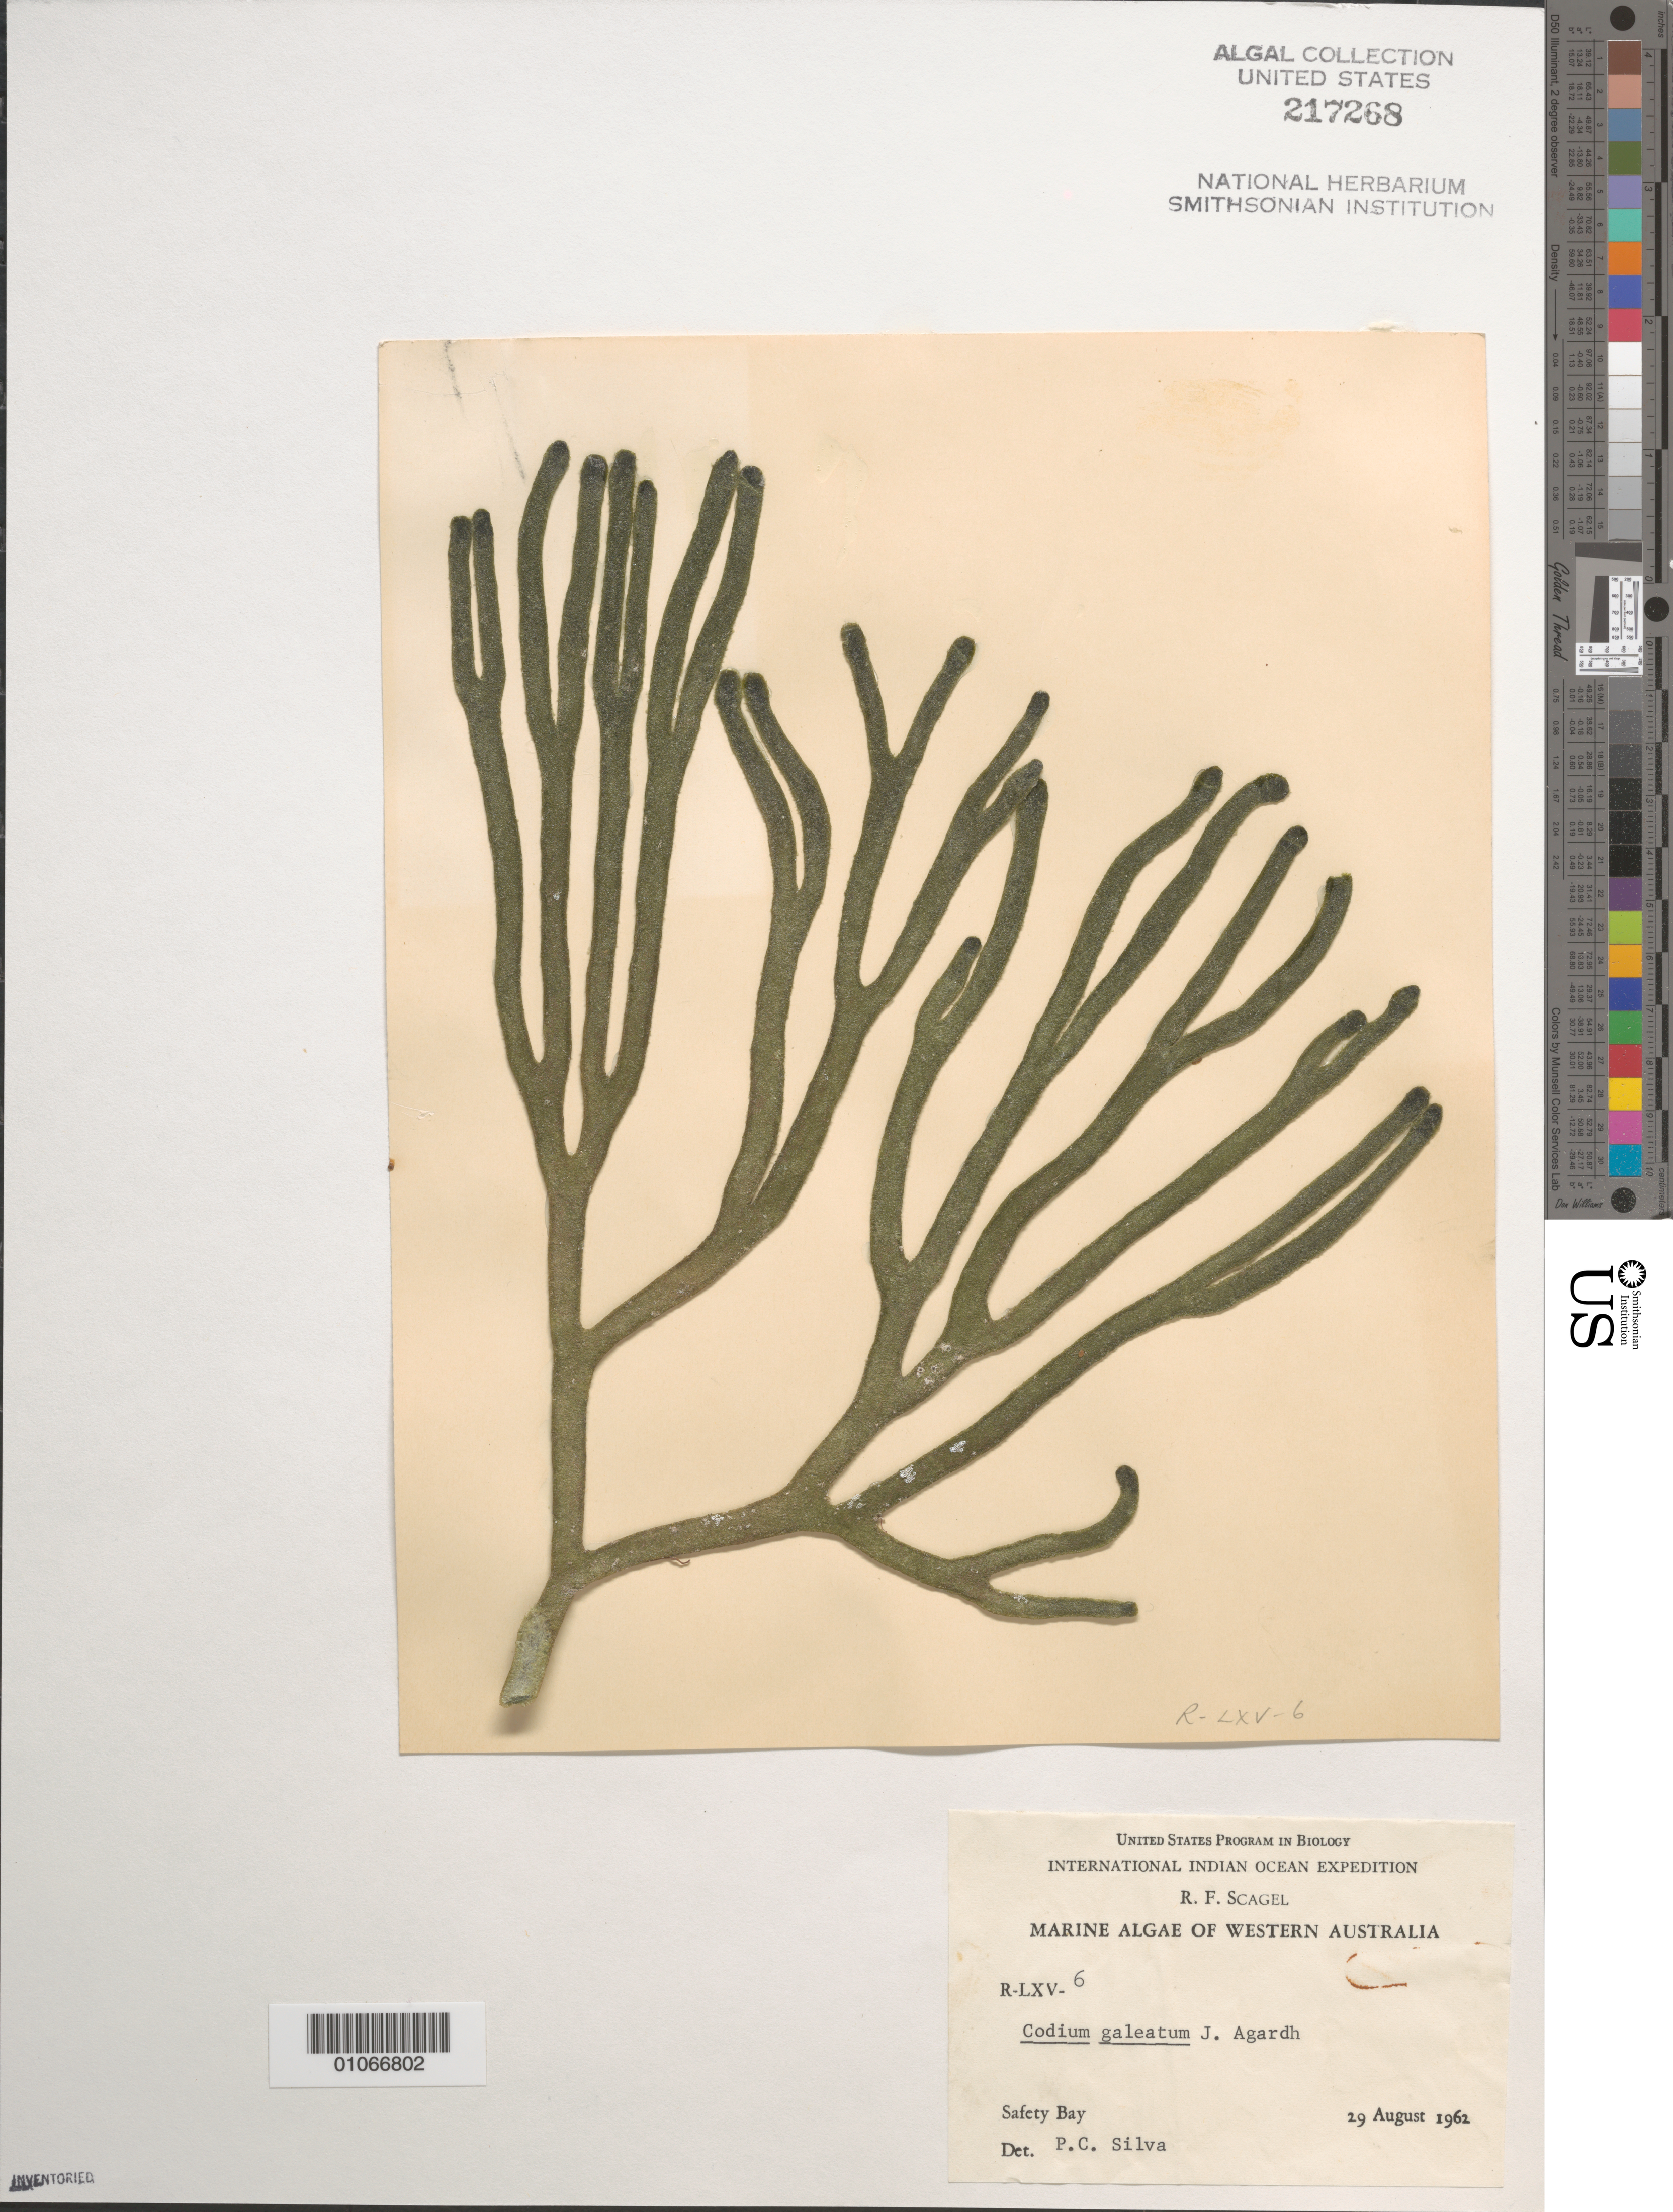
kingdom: Plantae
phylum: Chlorophyta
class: Ulvophyceae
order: Bryopsidales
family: Codiaceae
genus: Codium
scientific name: Codium galeatum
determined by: Silva, P. C.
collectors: R. F. Scagel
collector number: R-LXV-6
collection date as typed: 29 Aug 1962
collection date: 1962-08-29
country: Australia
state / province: Western Australia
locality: Safety Bay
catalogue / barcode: US 217268